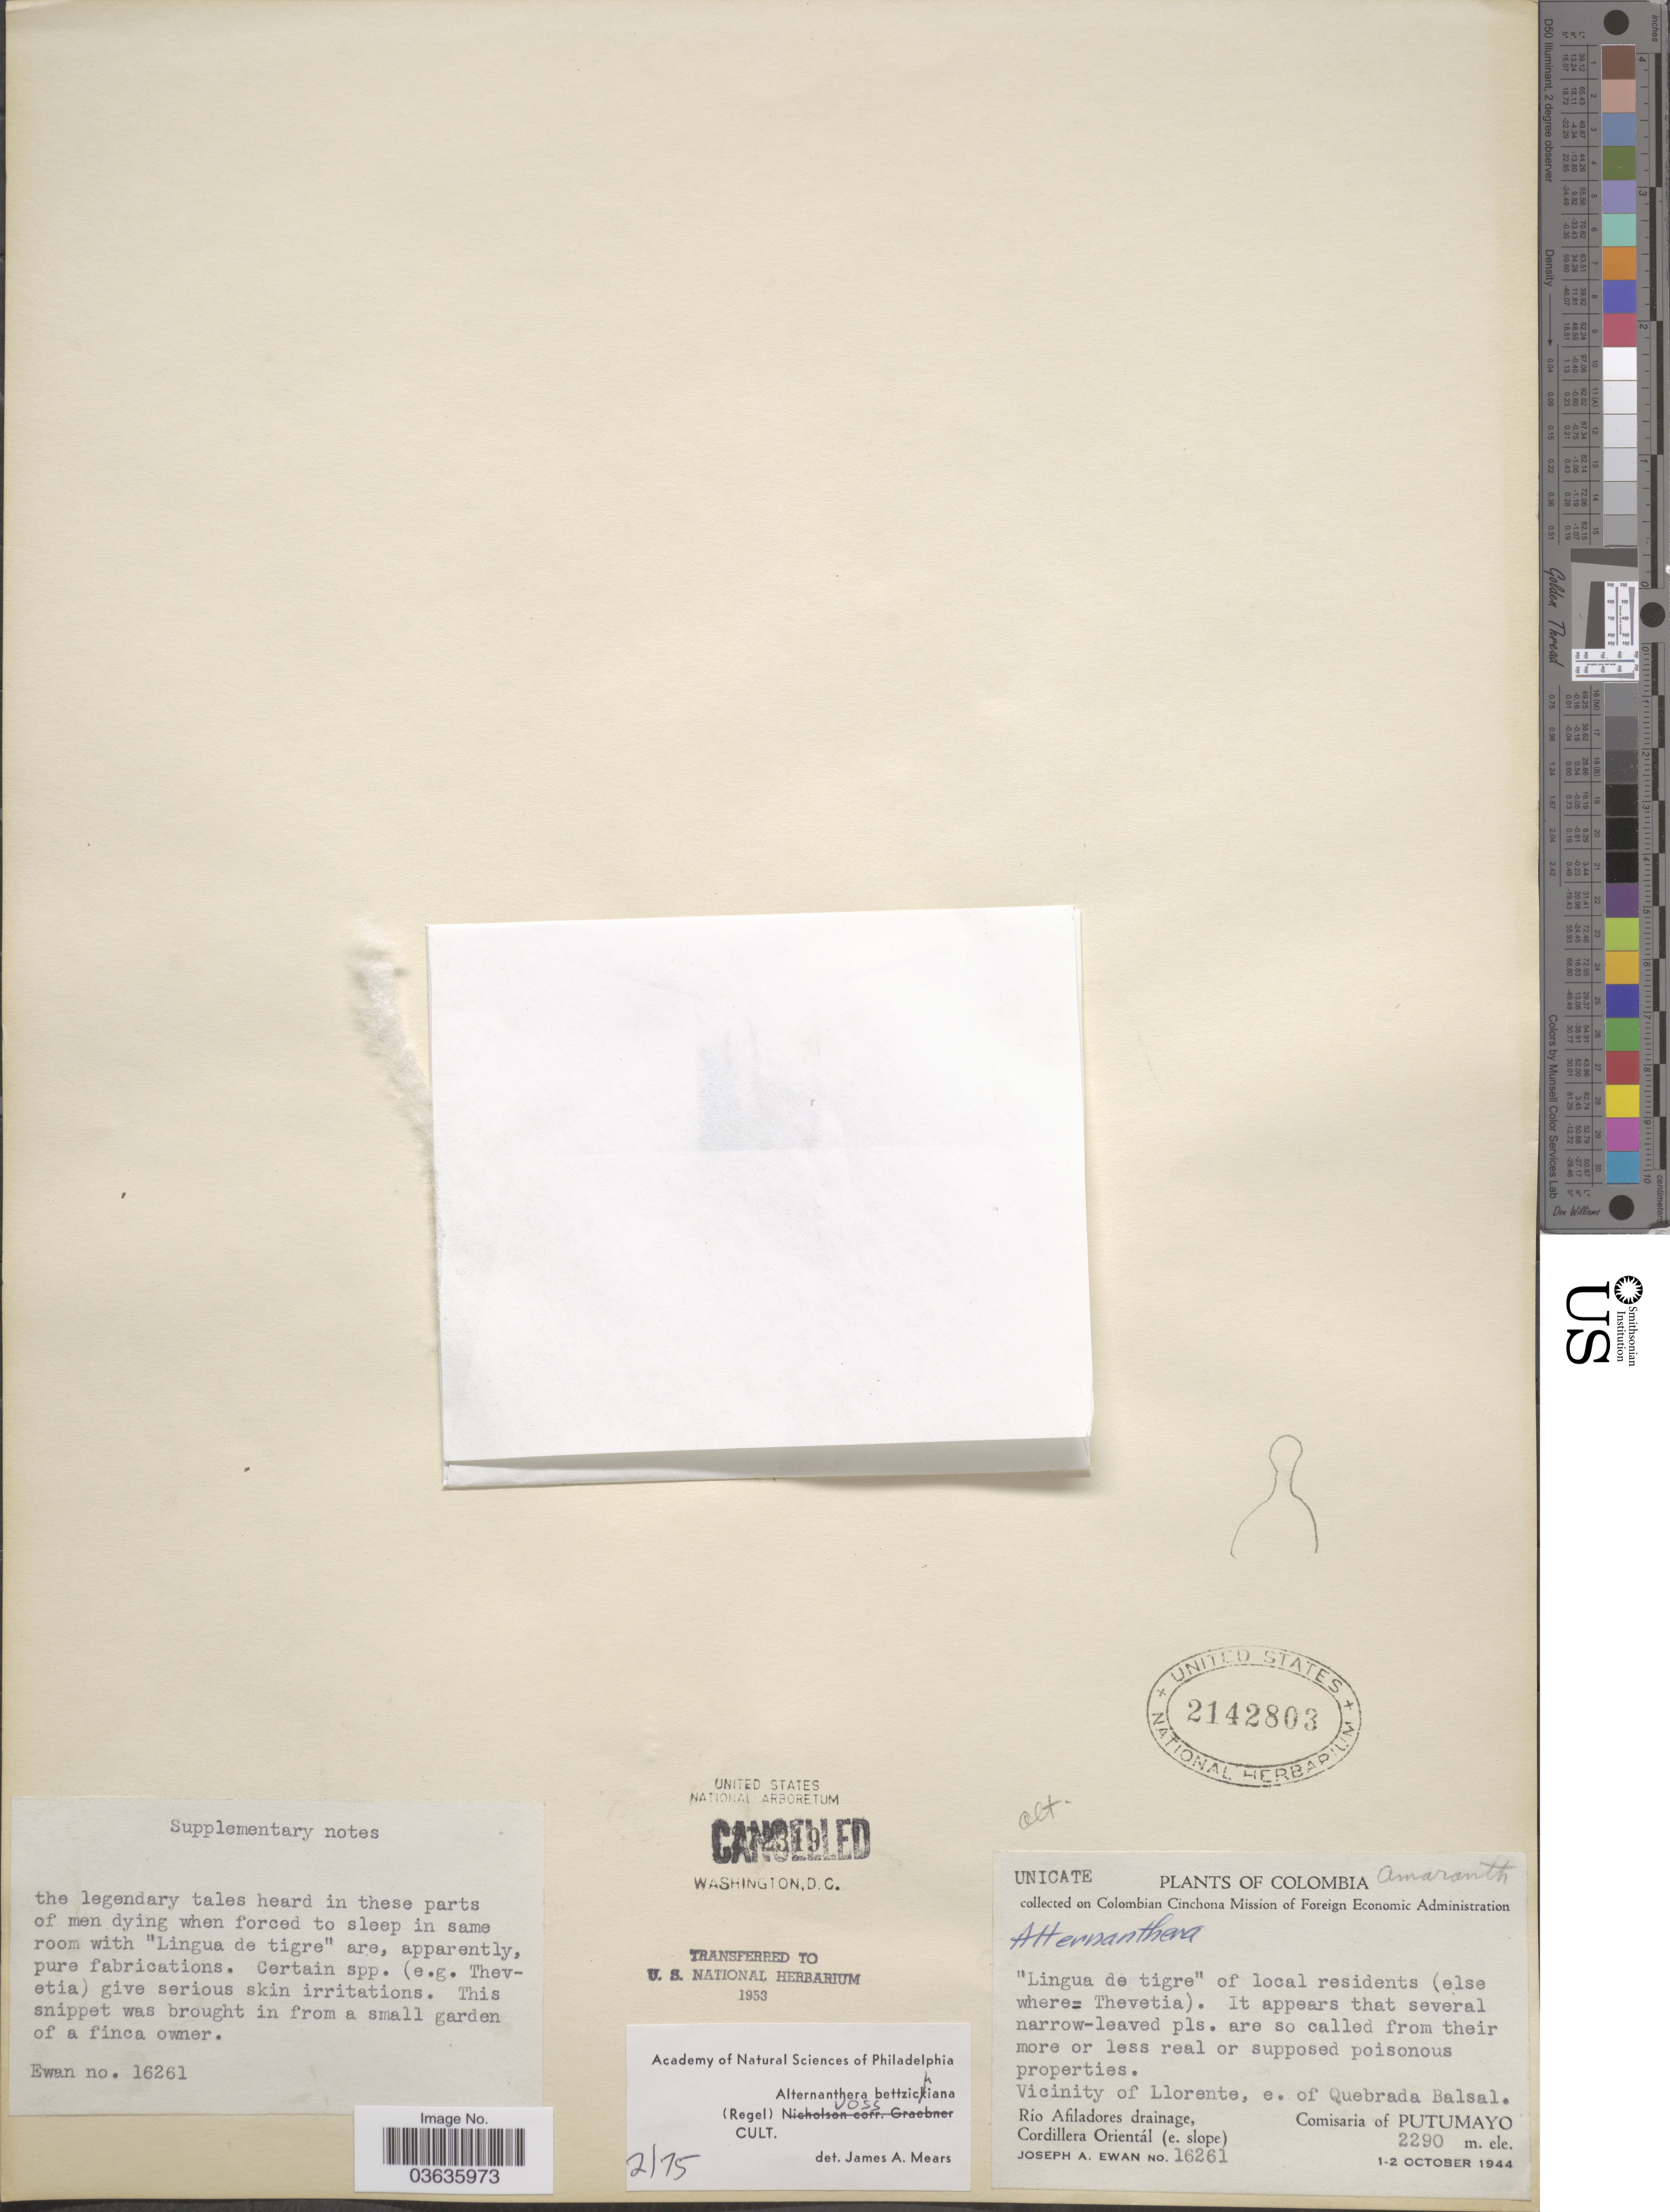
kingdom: Plantae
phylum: Tracheophyta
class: Magnoliopsida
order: Caryophyllales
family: Amaranthaceae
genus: Alternanthera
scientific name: Alternanthera bettzickiana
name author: (Regel) G. Nicholson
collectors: J. A. Ewan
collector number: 16261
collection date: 1944-10-01/1944-10-02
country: Colombia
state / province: Putumayo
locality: Vicinity of Llorente, e. of Quebrada Balsal. Río Afiladores drainage, Cordillera Orientál (e. slope). Comisaria of Putumayo.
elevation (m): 2290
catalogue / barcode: US 2142803